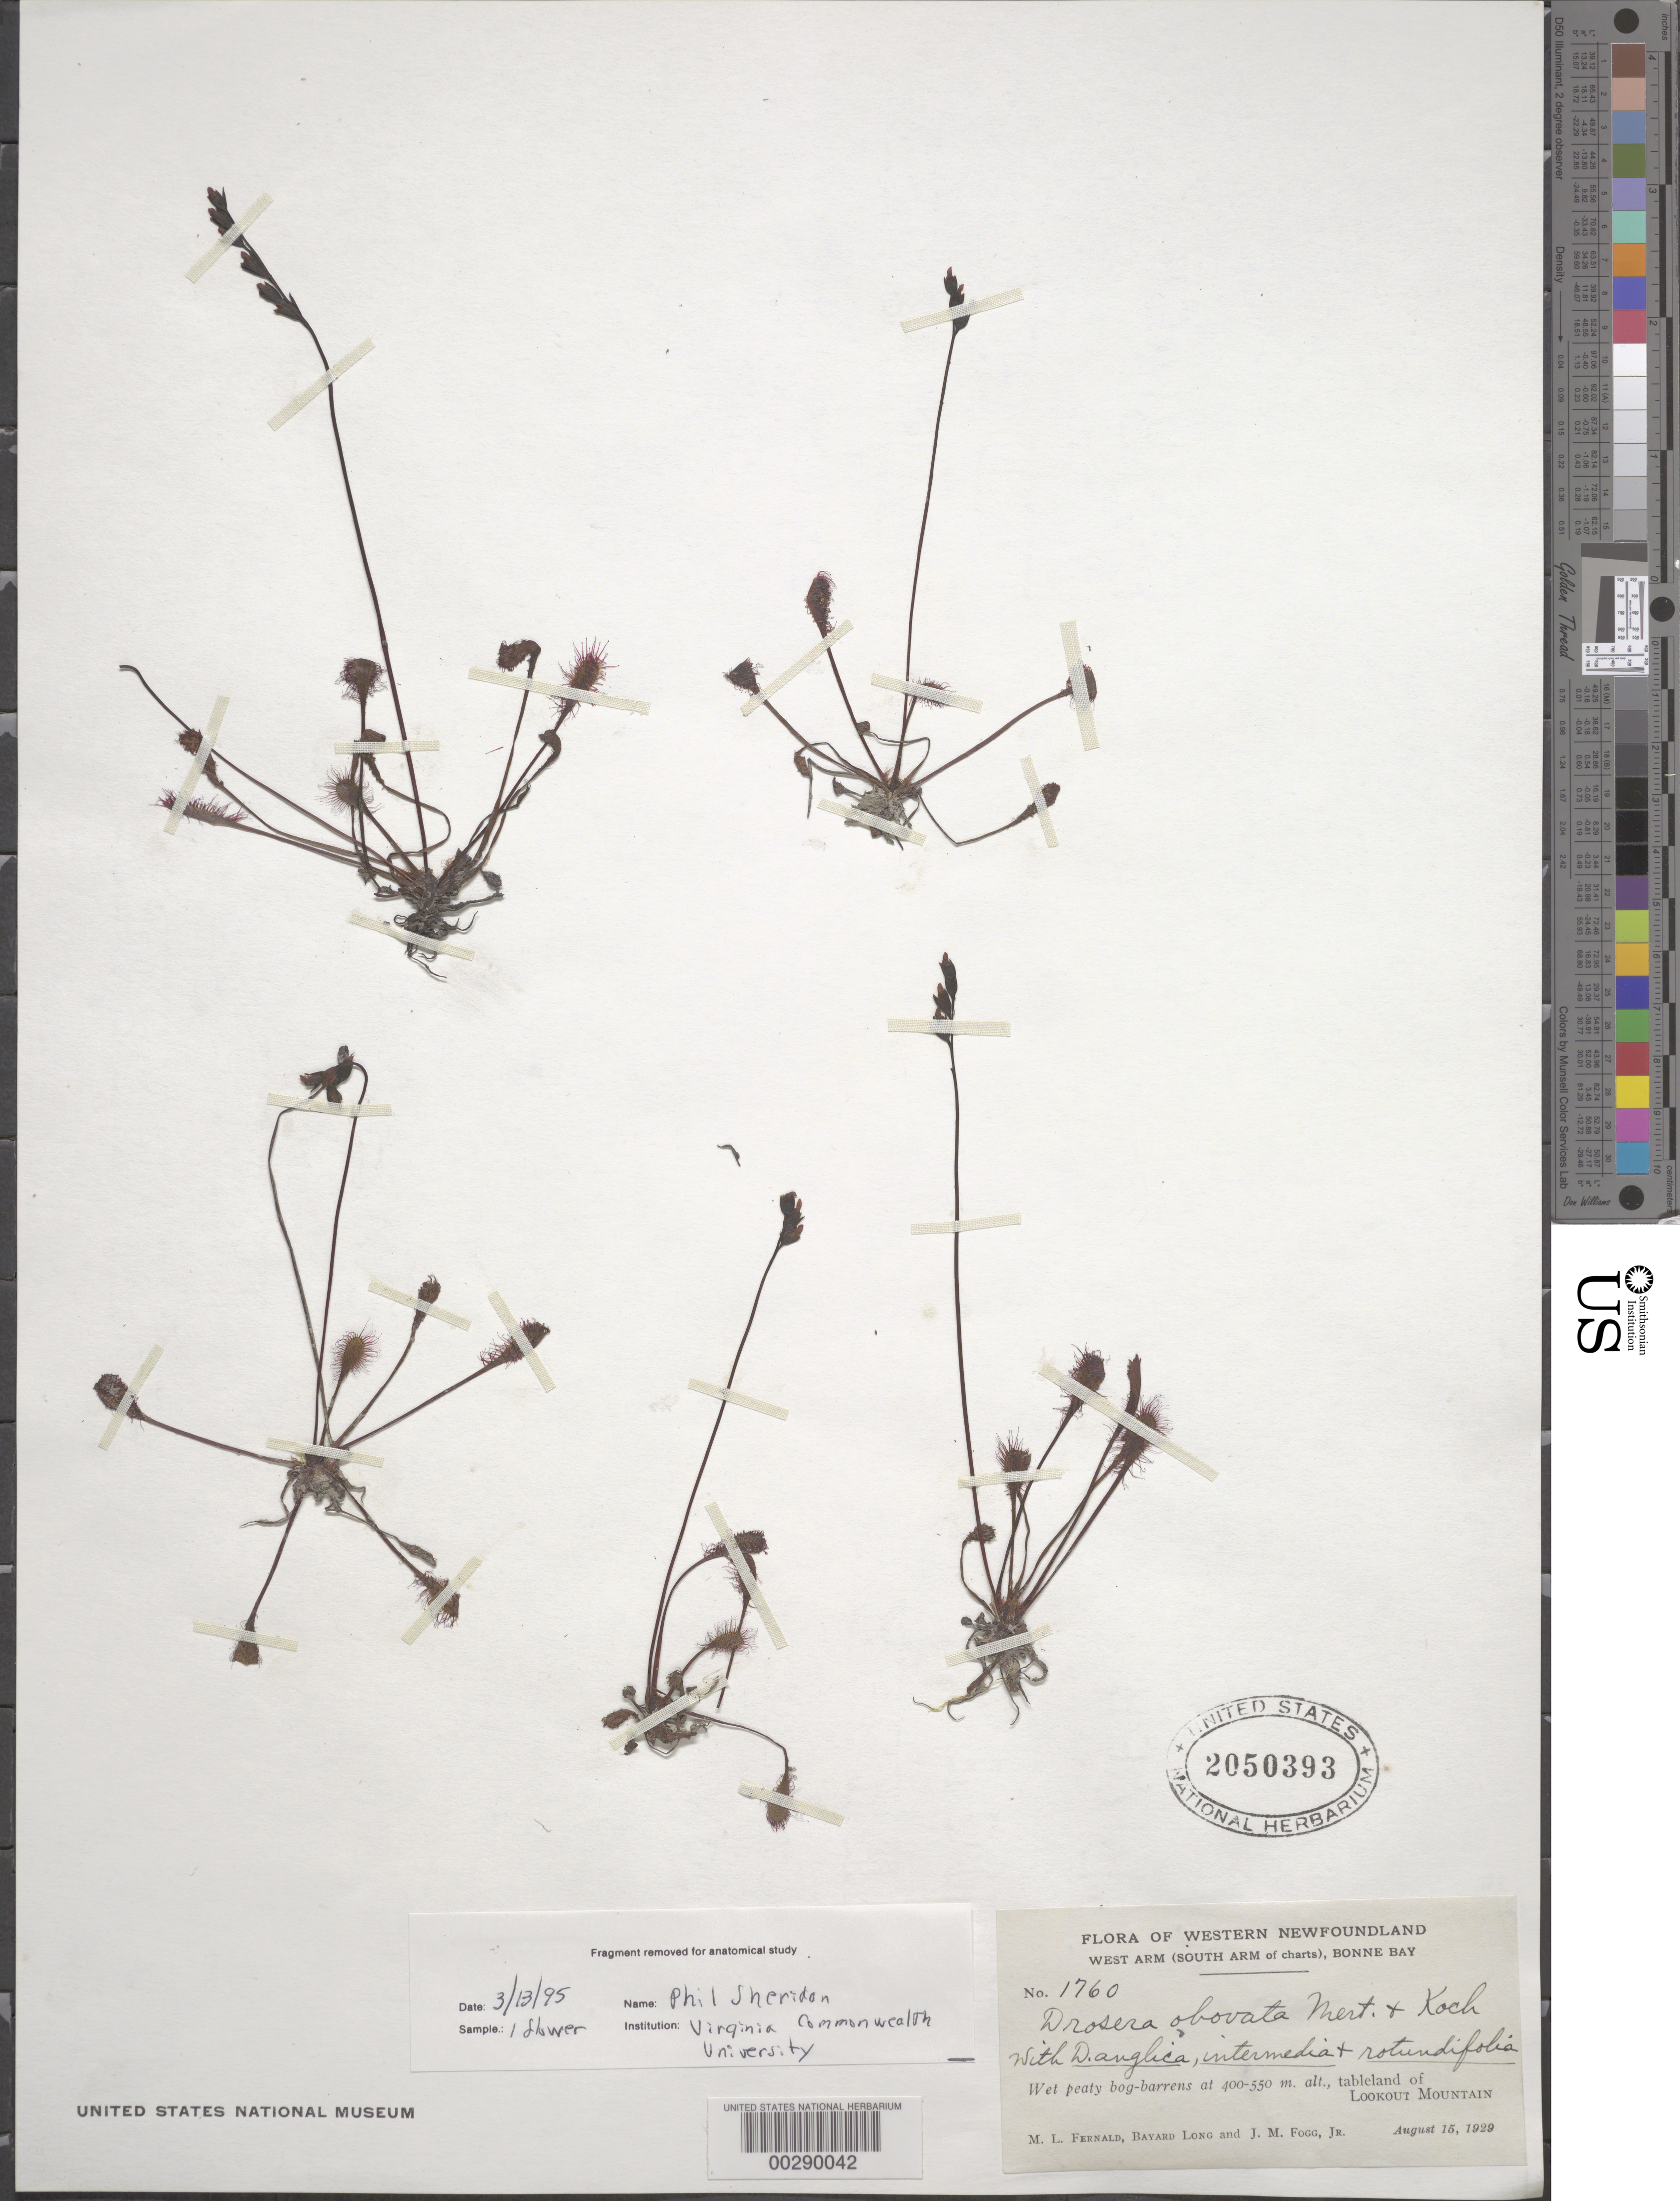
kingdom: Plantae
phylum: Tracheophyta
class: Magnoliopsida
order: Caryophyllales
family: Droseraceae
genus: Drosera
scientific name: Drosera obovata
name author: Mert. & Koch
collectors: M. L. Fernald, B. H. Long & J. Fogg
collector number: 1760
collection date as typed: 15 Aug 1929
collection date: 1929-08-15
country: Canada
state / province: Newfoundland and Labrador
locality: Bonne Bay, tableland of Lookout Mt.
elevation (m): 400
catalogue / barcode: US 2050393